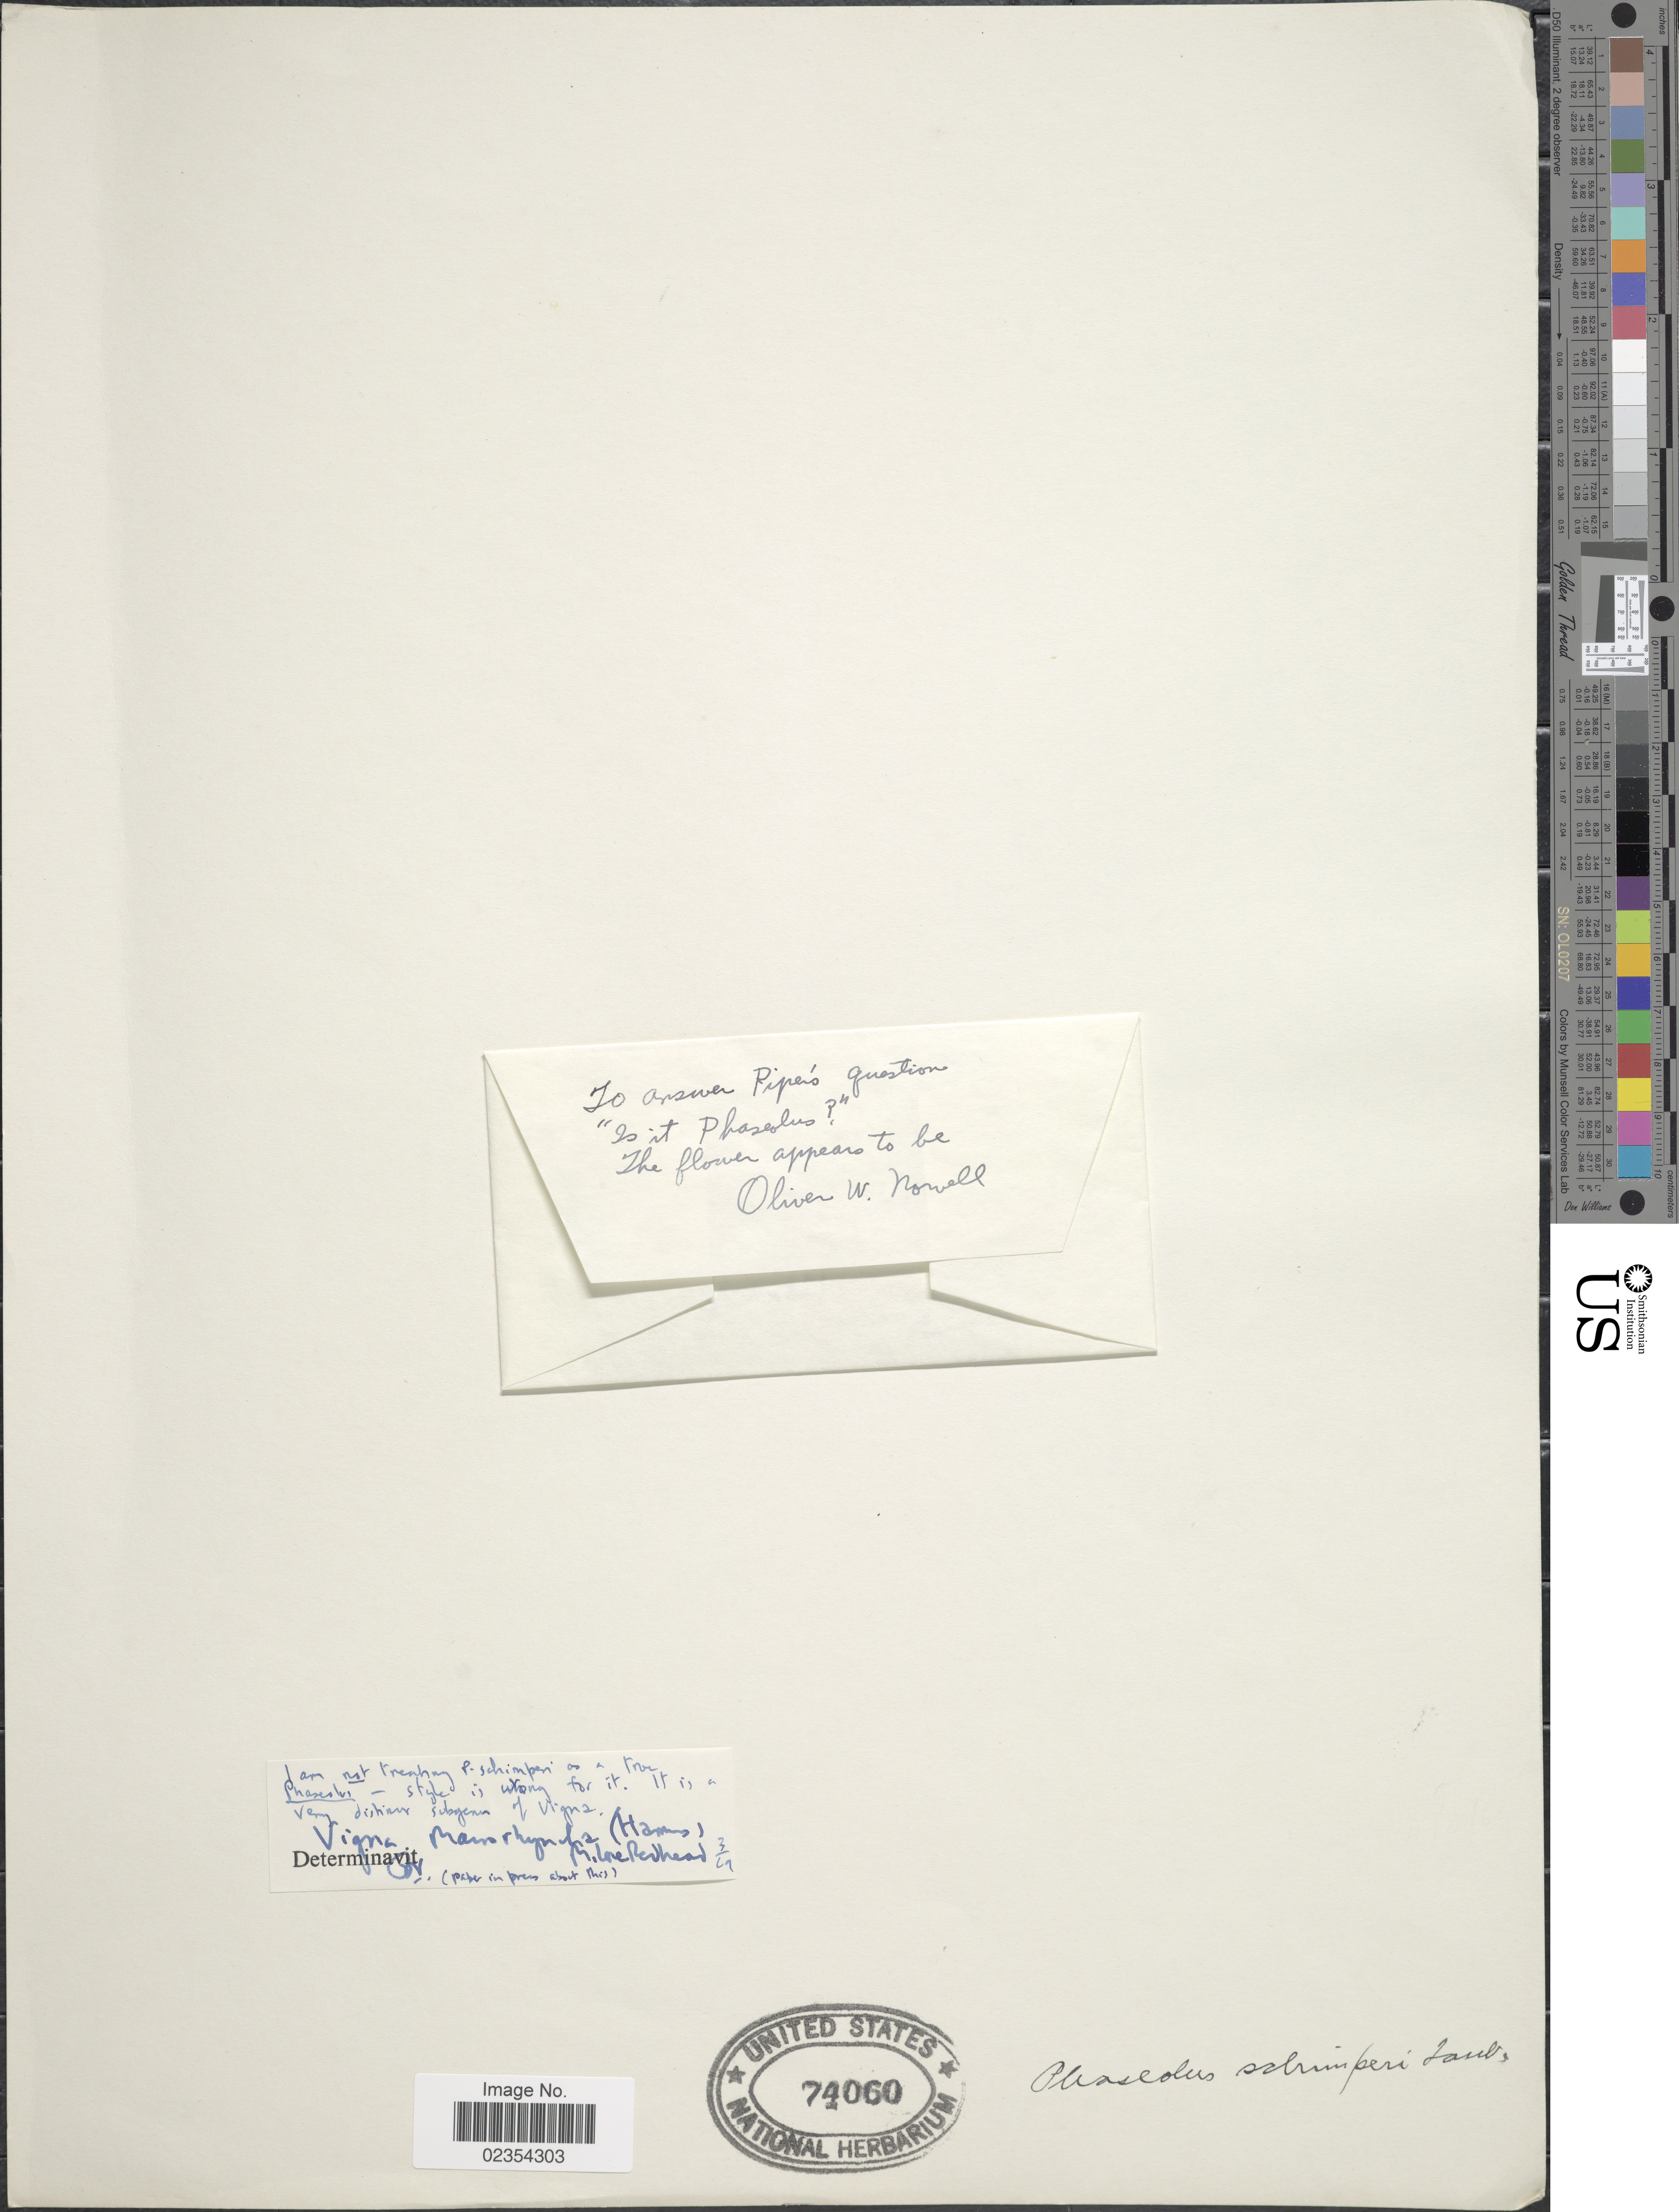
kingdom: Plantae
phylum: Tracheophyta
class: Magnoliopsida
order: Fabales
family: Fabaceae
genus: Vigna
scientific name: Vigna macrorhyncha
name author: (Harms) Milne-Redh.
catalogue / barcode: US 74060